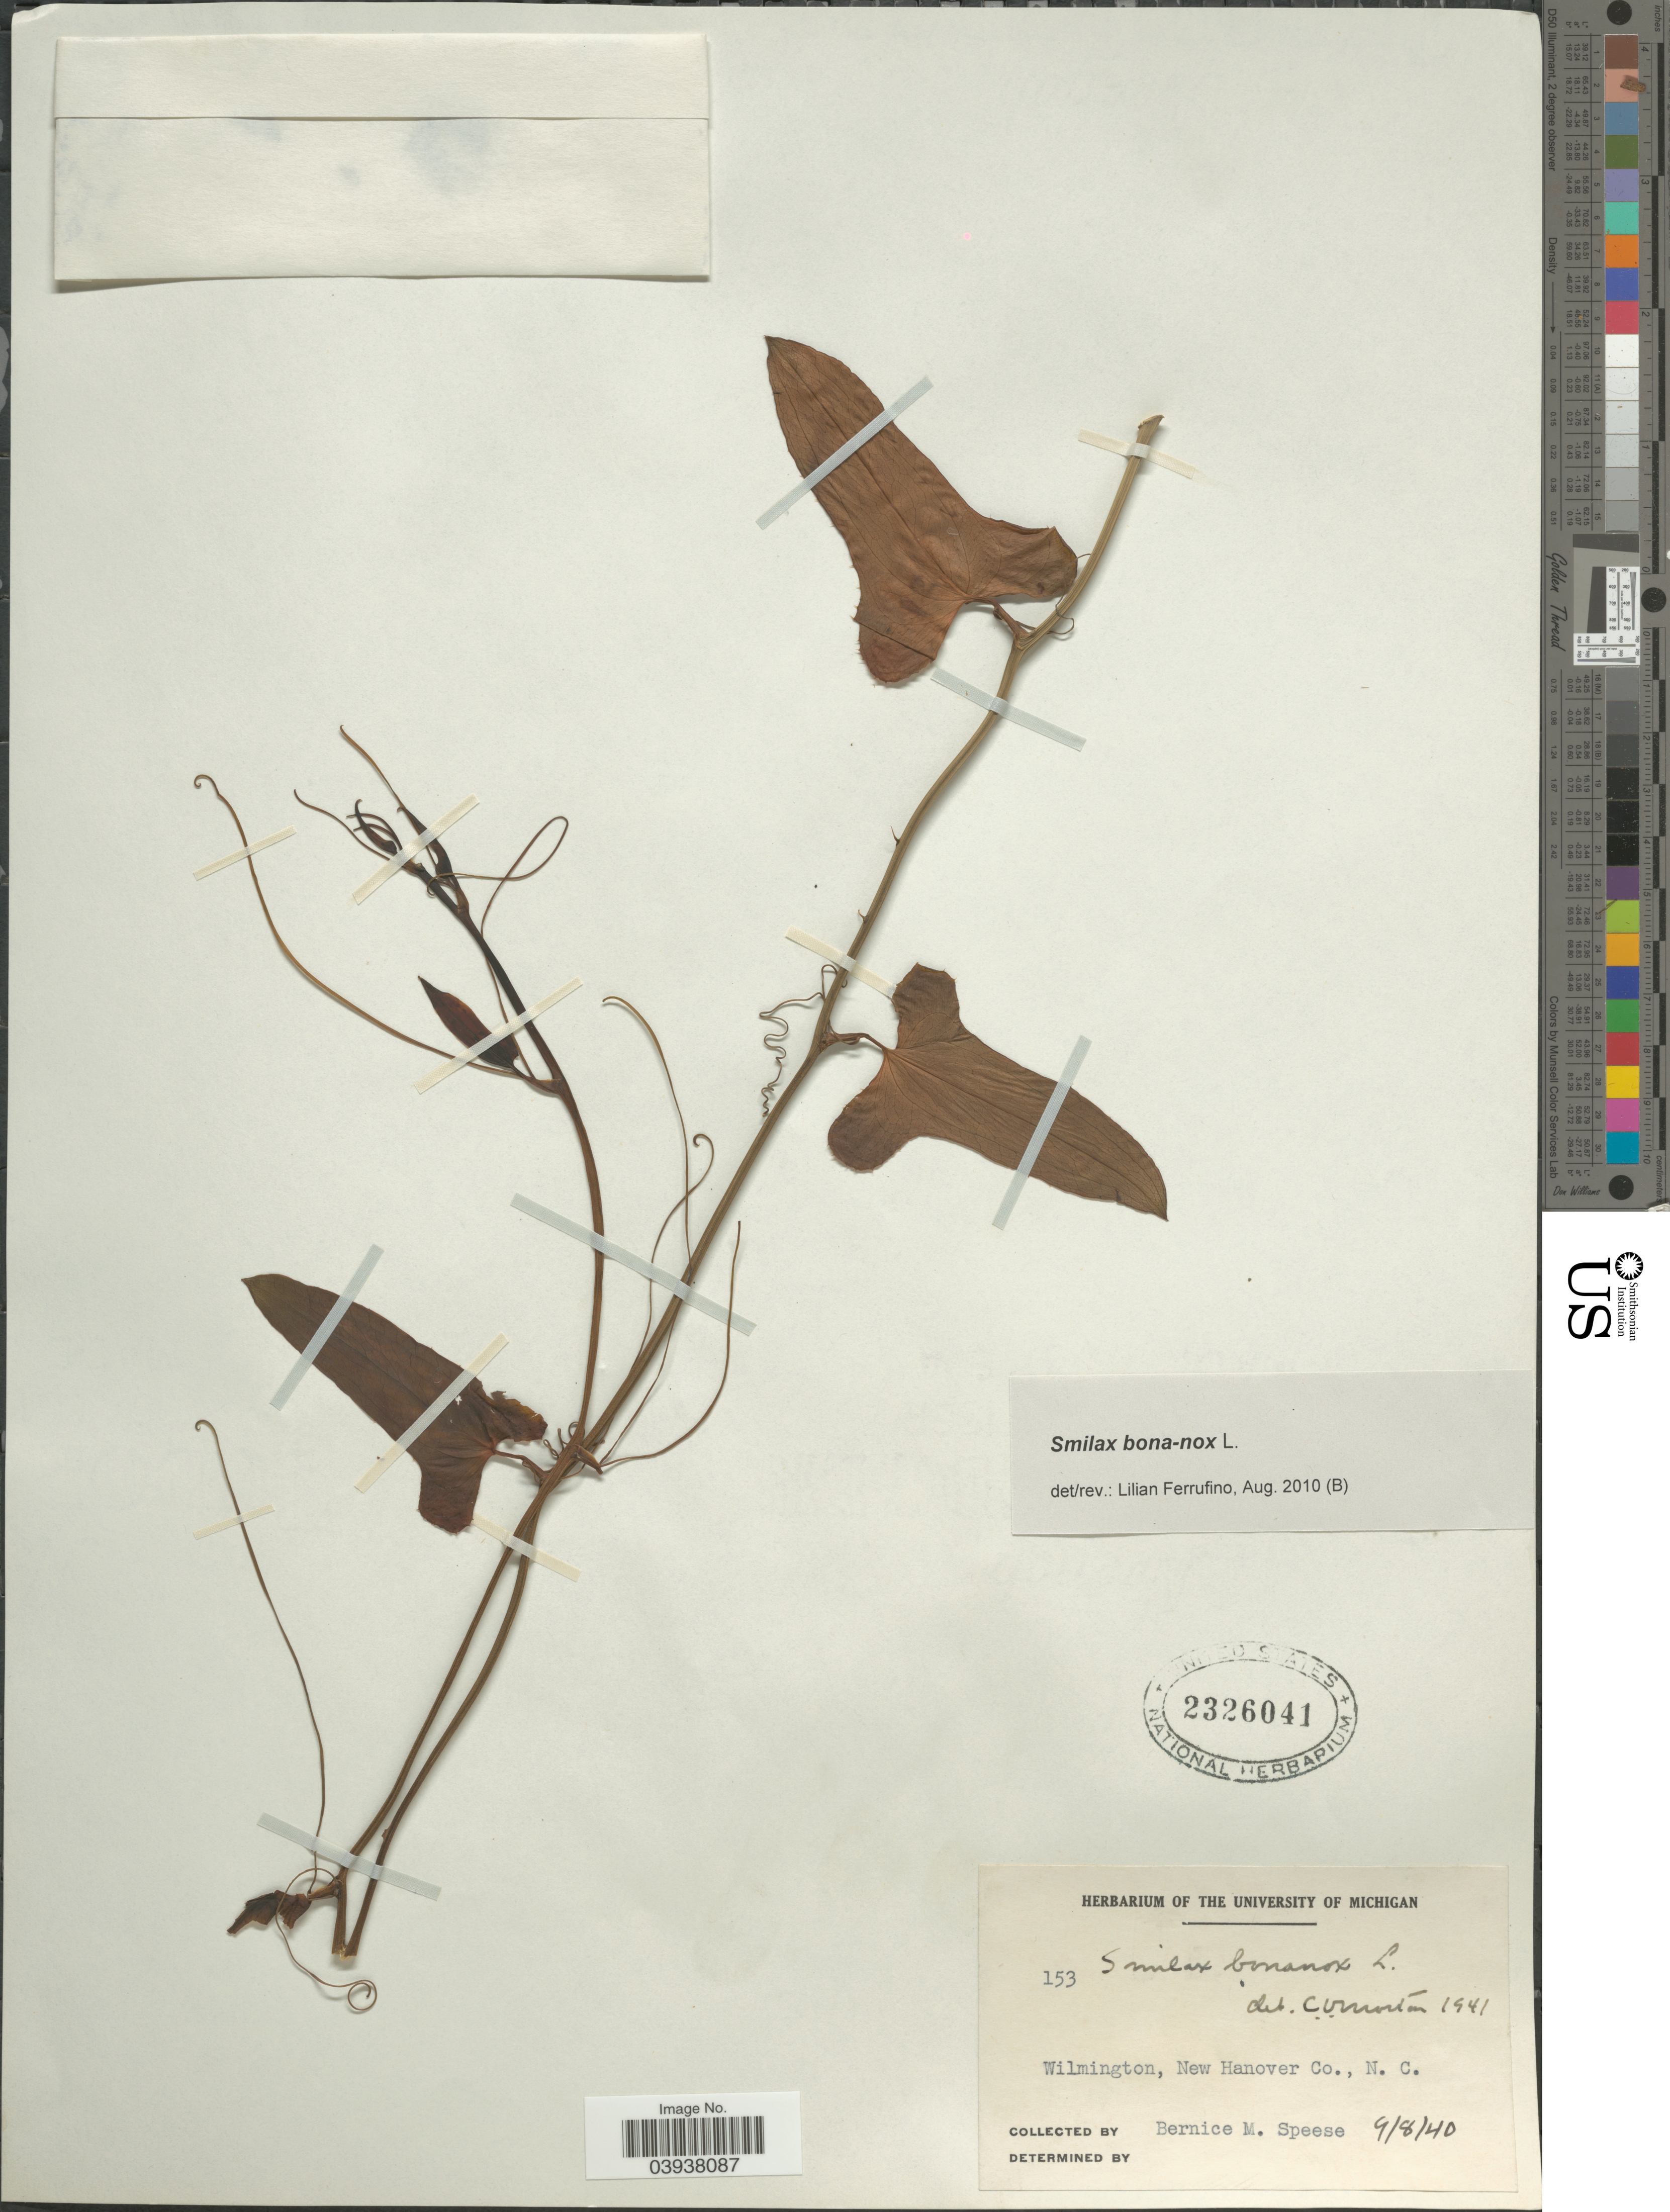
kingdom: Plantae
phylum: Tracheophyta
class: Liliopsida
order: Liliales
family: Smilacaceae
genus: Smilax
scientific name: Smilax bona-nox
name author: L.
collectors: B. Speese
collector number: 153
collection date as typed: Transcribed d/m/y: 8/9/40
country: United States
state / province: North Carolina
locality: Wilmington, New Hanover Co.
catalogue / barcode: US 2326041